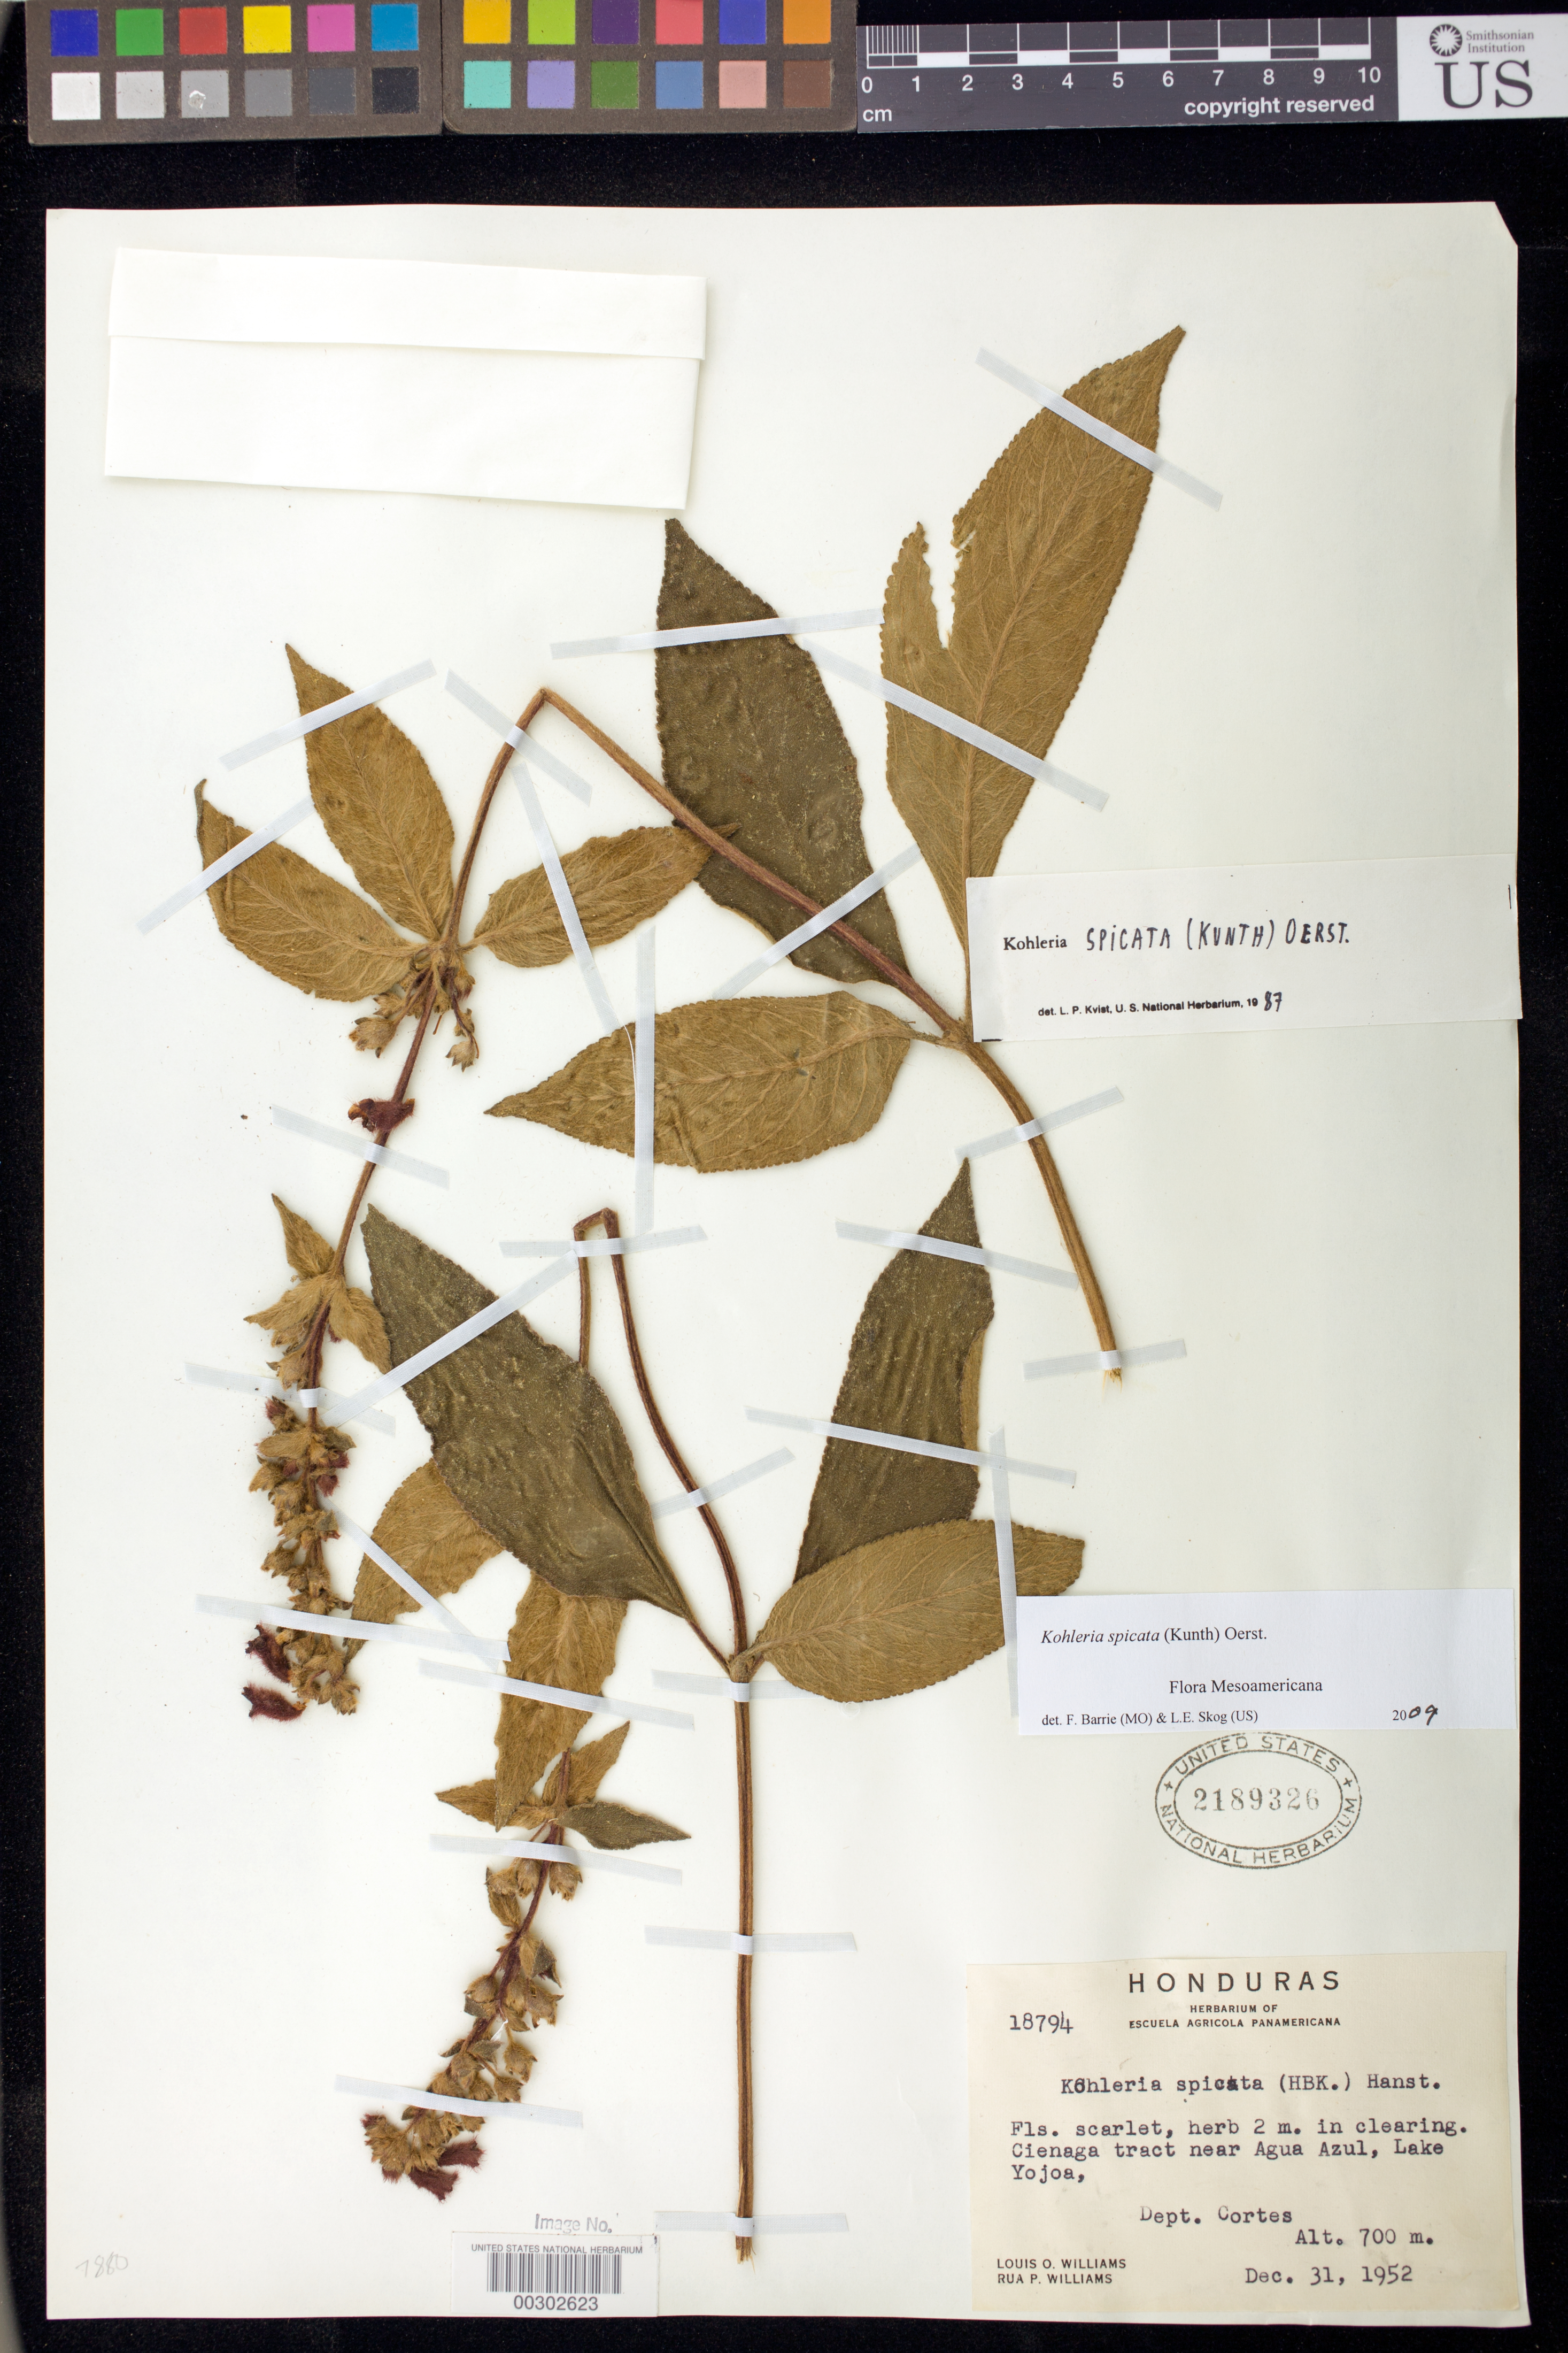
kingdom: Plantae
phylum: Tracheophyta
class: Magnoliopsida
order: Lamiales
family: Gesneriaceae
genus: Kohleria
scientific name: Kohleria spicata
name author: (Kunth) Oerst.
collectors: L. O. Williams & R. P. Williams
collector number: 18794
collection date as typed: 31 Dec 1952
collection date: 1952-12-31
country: Honduras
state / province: Cortés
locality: Cienaga Tract near Agua Azul, Lake Yojoa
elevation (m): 700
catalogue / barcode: US 2189326